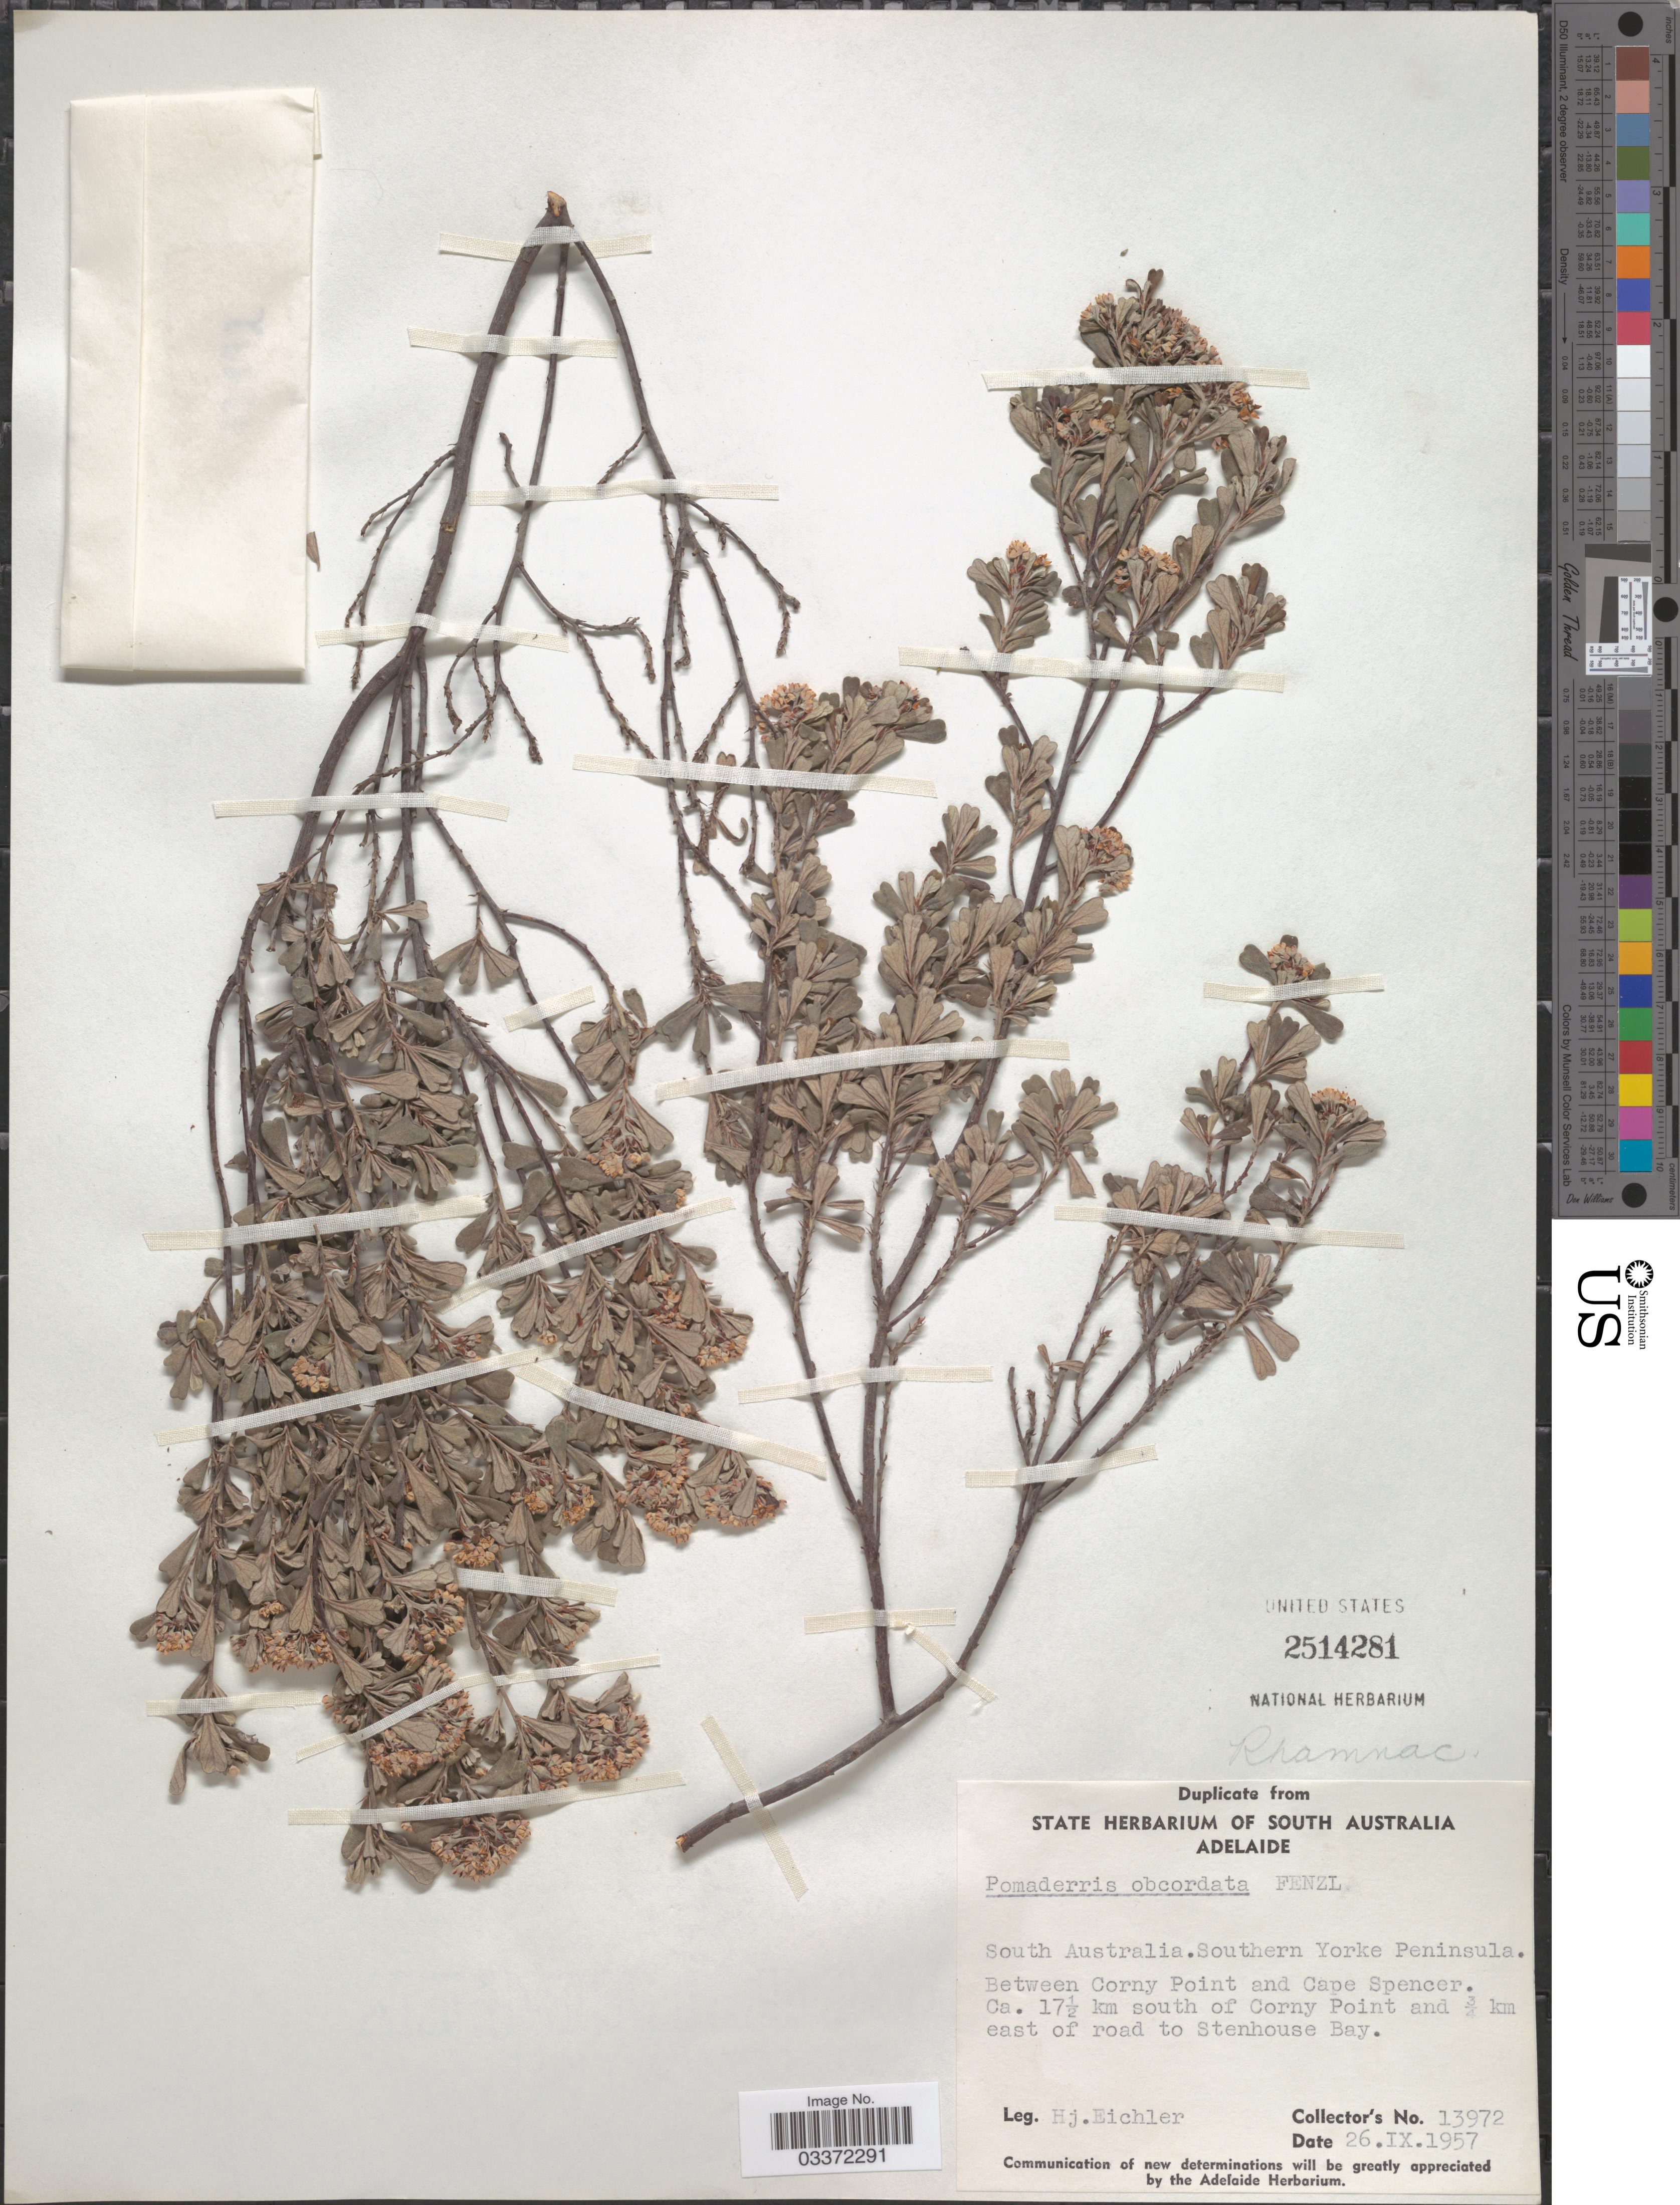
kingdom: Plantae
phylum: Tracheophyta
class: Magnoliopsida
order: Rosales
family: Rhamnaceae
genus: Pomaderris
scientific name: Pomaderris obcordata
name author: Fenzl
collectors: H. Eichler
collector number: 13972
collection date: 1957-09-26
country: Australia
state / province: South Australia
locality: Southern York Peninsula. Between Corny Point and Cape Spencer. Ca. 17½ km south of Corny Point and ¾ km east of road to Stenhouse Bay.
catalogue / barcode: US 2514281